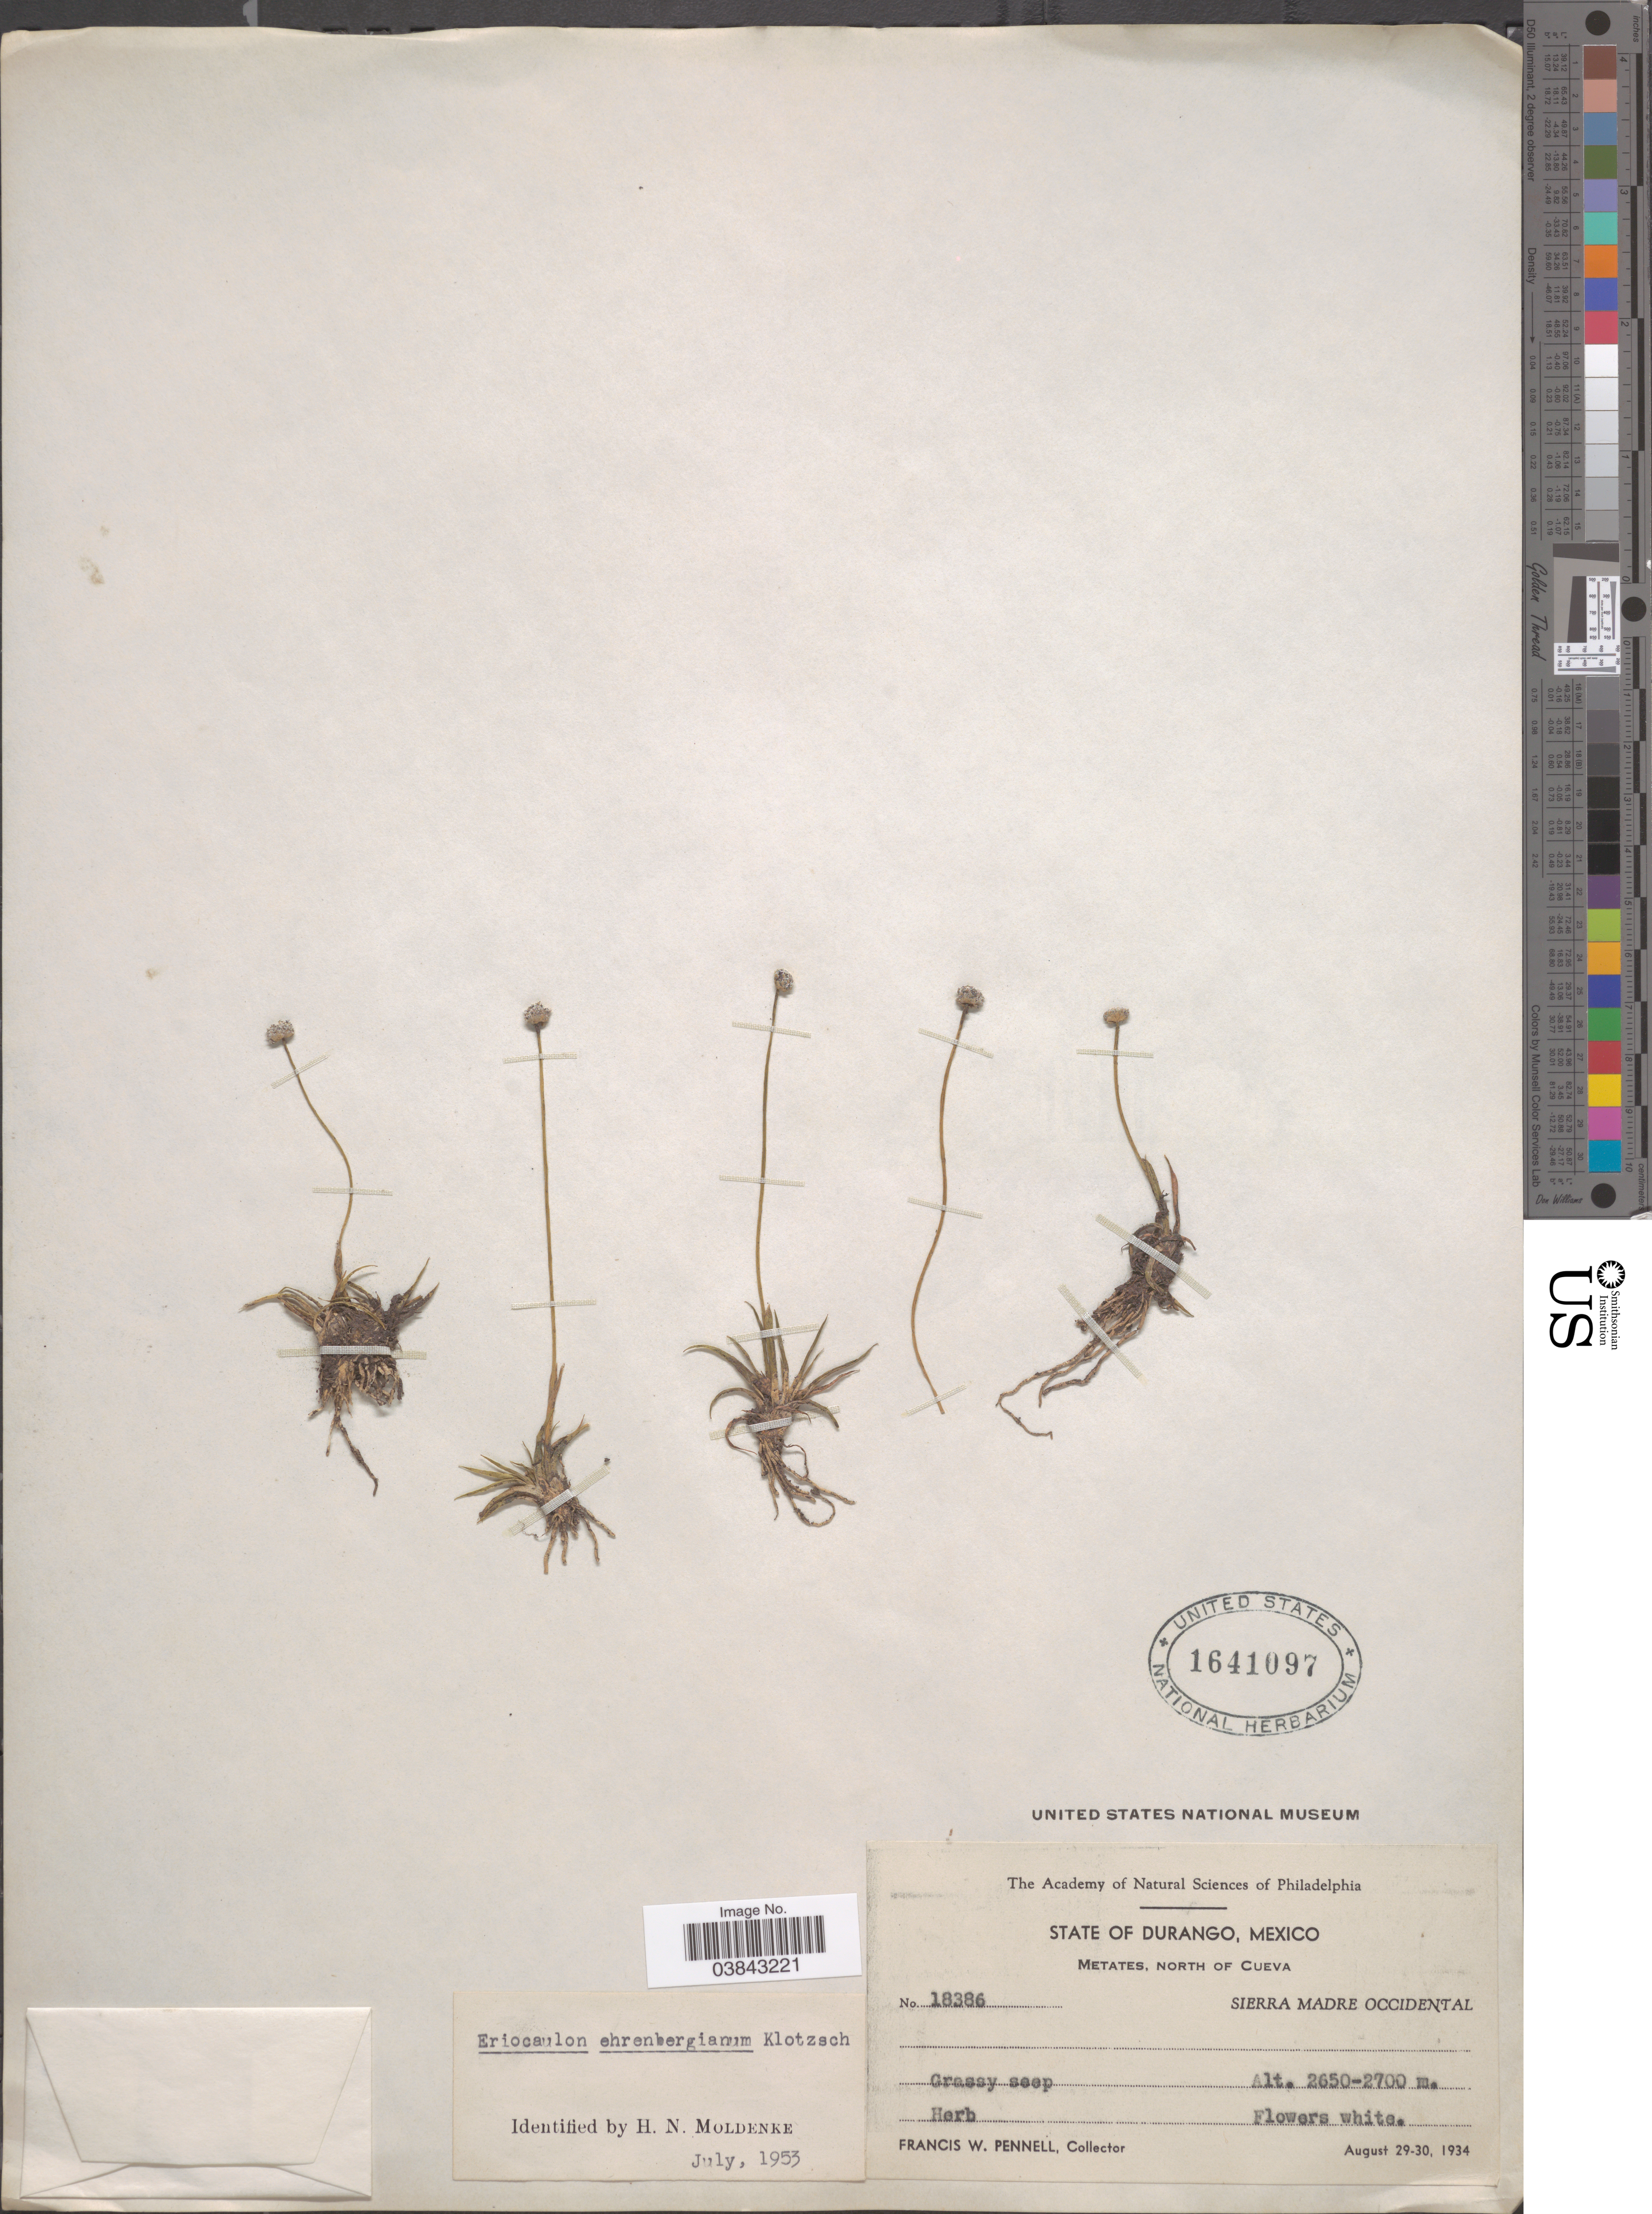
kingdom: Plantae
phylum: Tracheophyta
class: Liliopsida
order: Poales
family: Eriocaulaceae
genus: Eriocaulon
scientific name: Eriocaulon ehrenbergianum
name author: Klotzsch ex Körn. in Mart.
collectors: F. W. Pennell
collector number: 18386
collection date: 1934-08-29/1934-08-30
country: Mexico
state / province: Durango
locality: Metates, North of Cueva. Sierra Madre Occidental.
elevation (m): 2650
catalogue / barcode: US 1641097